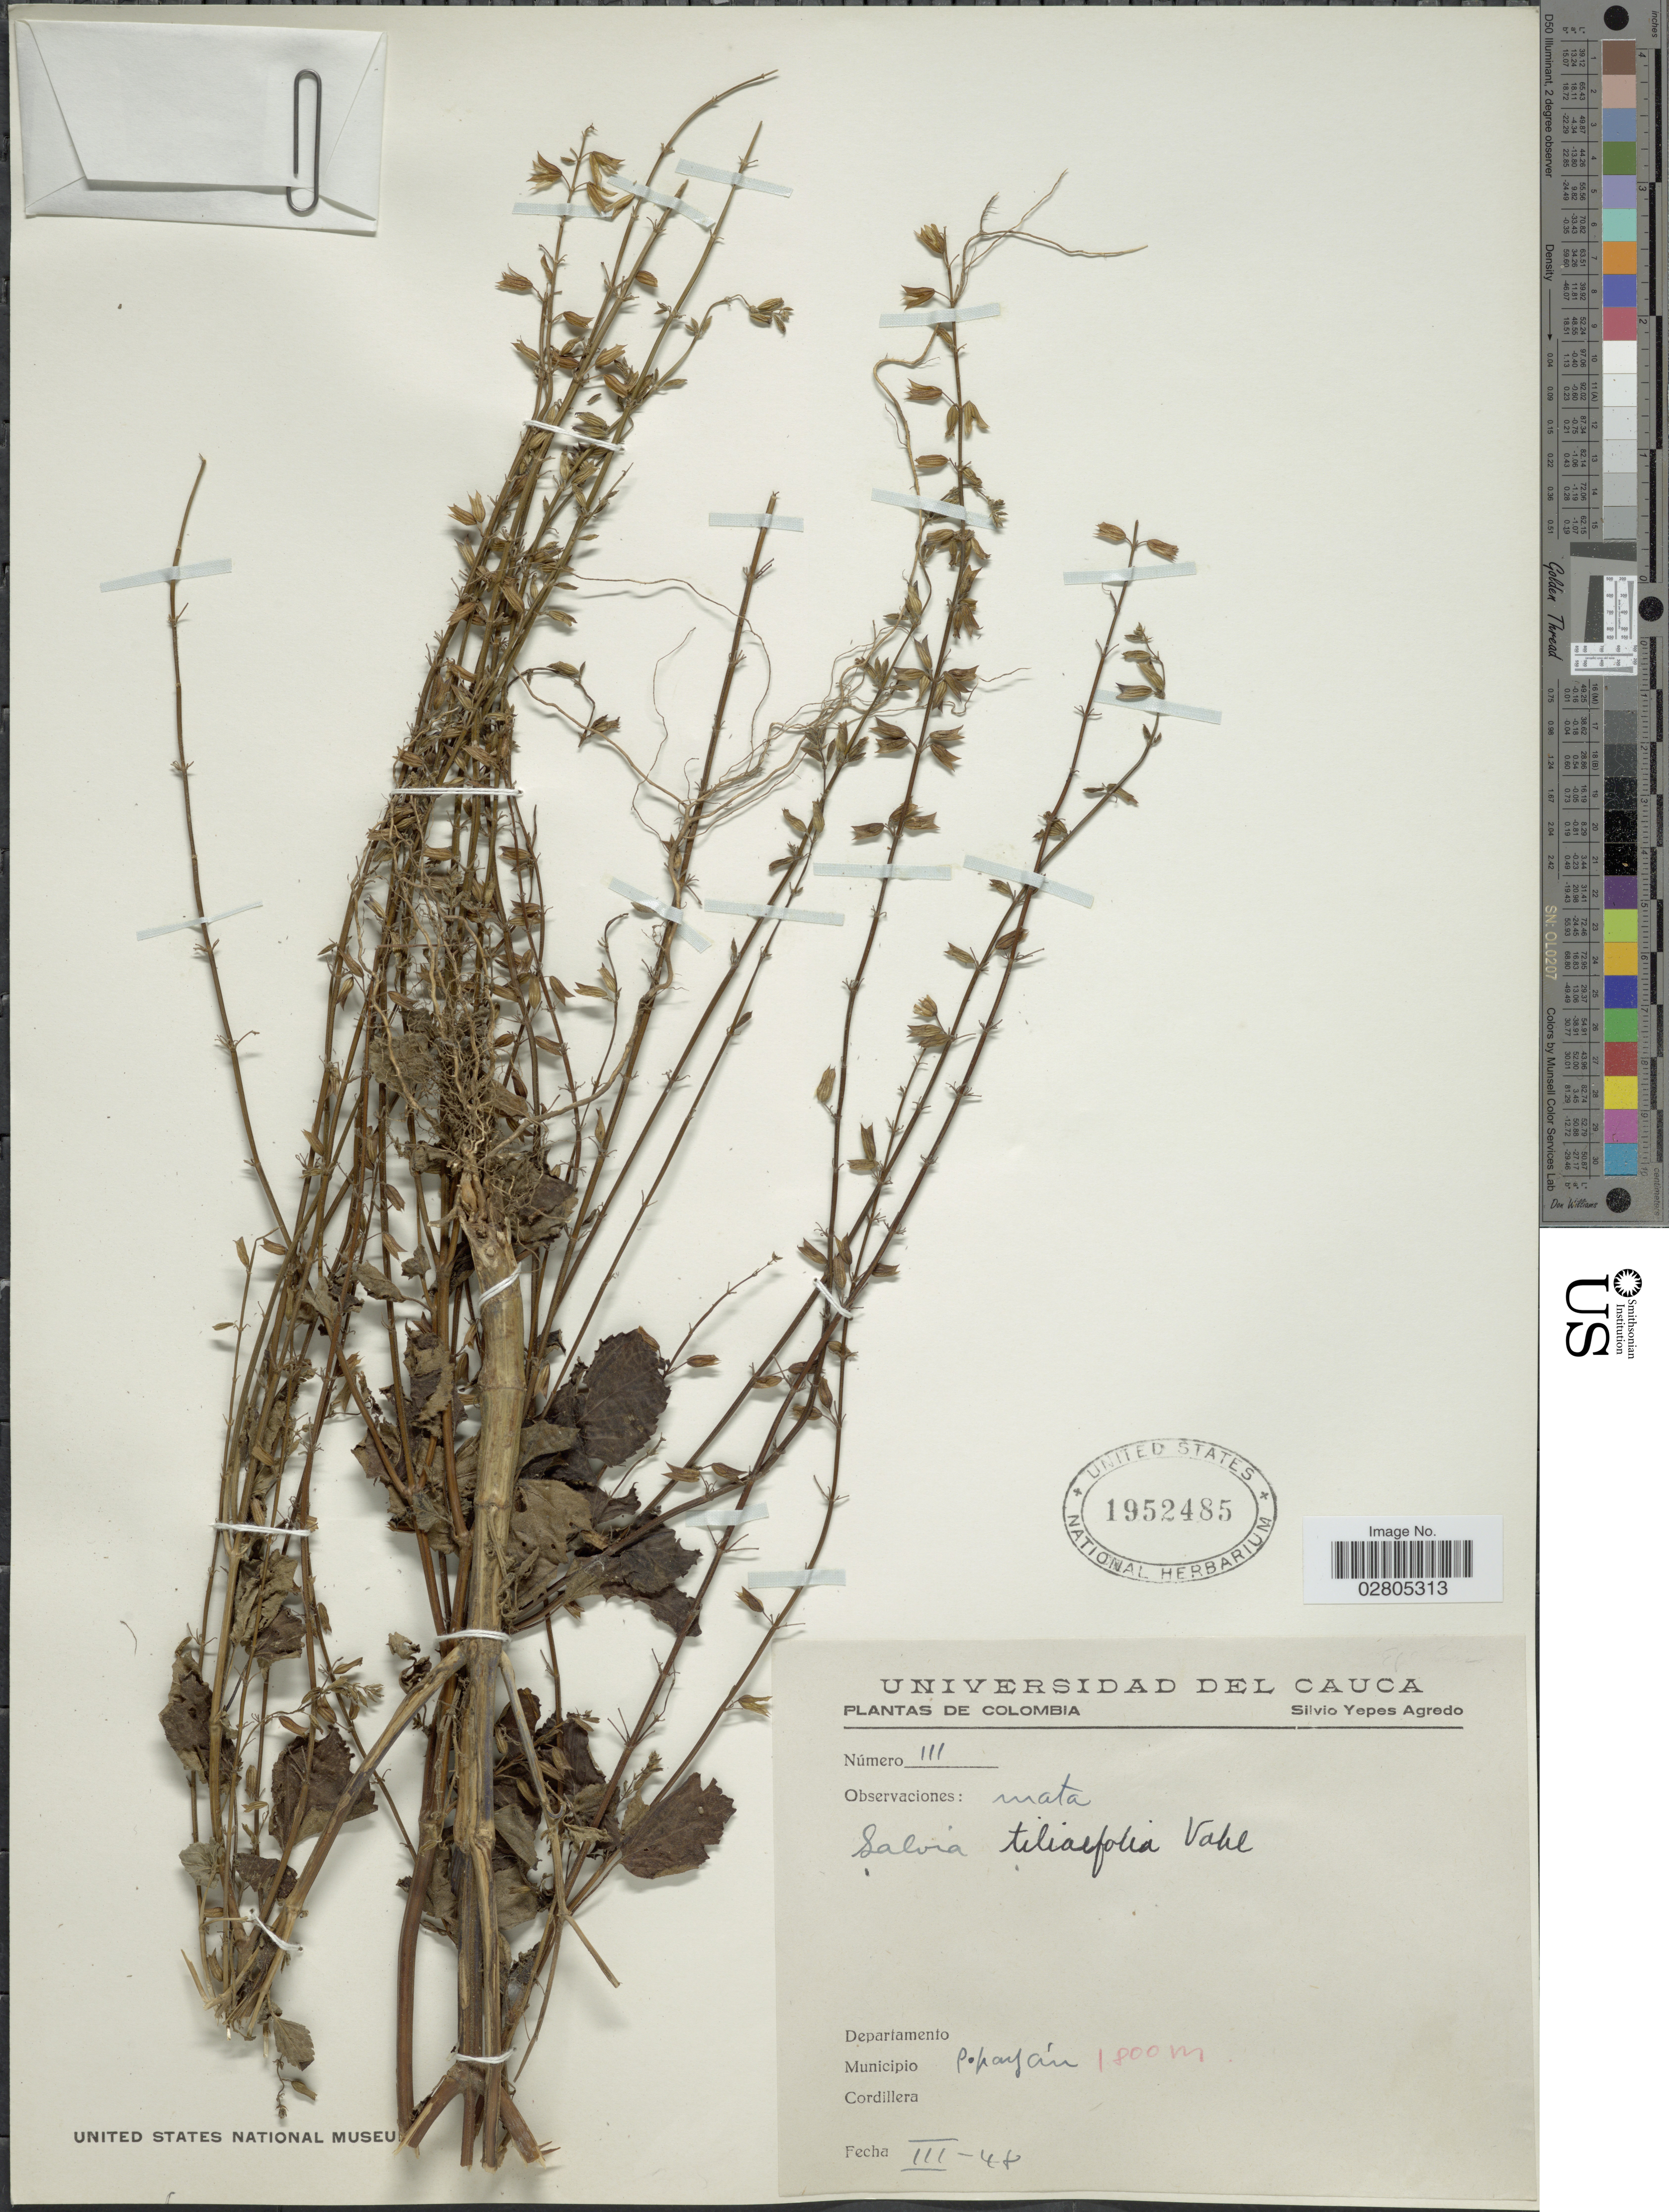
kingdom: Plantae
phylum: Tracheophyta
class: Magnoliopsida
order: Lamiales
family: Lamiaceae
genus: Salvia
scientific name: Salvia tiliifolia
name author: Vahl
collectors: S. Yepes-Agredo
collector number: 111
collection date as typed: Transcribed d/m/y: /3/48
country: Colombia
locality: Municipio Popayán.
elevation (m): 1800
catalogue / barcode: US 1952485